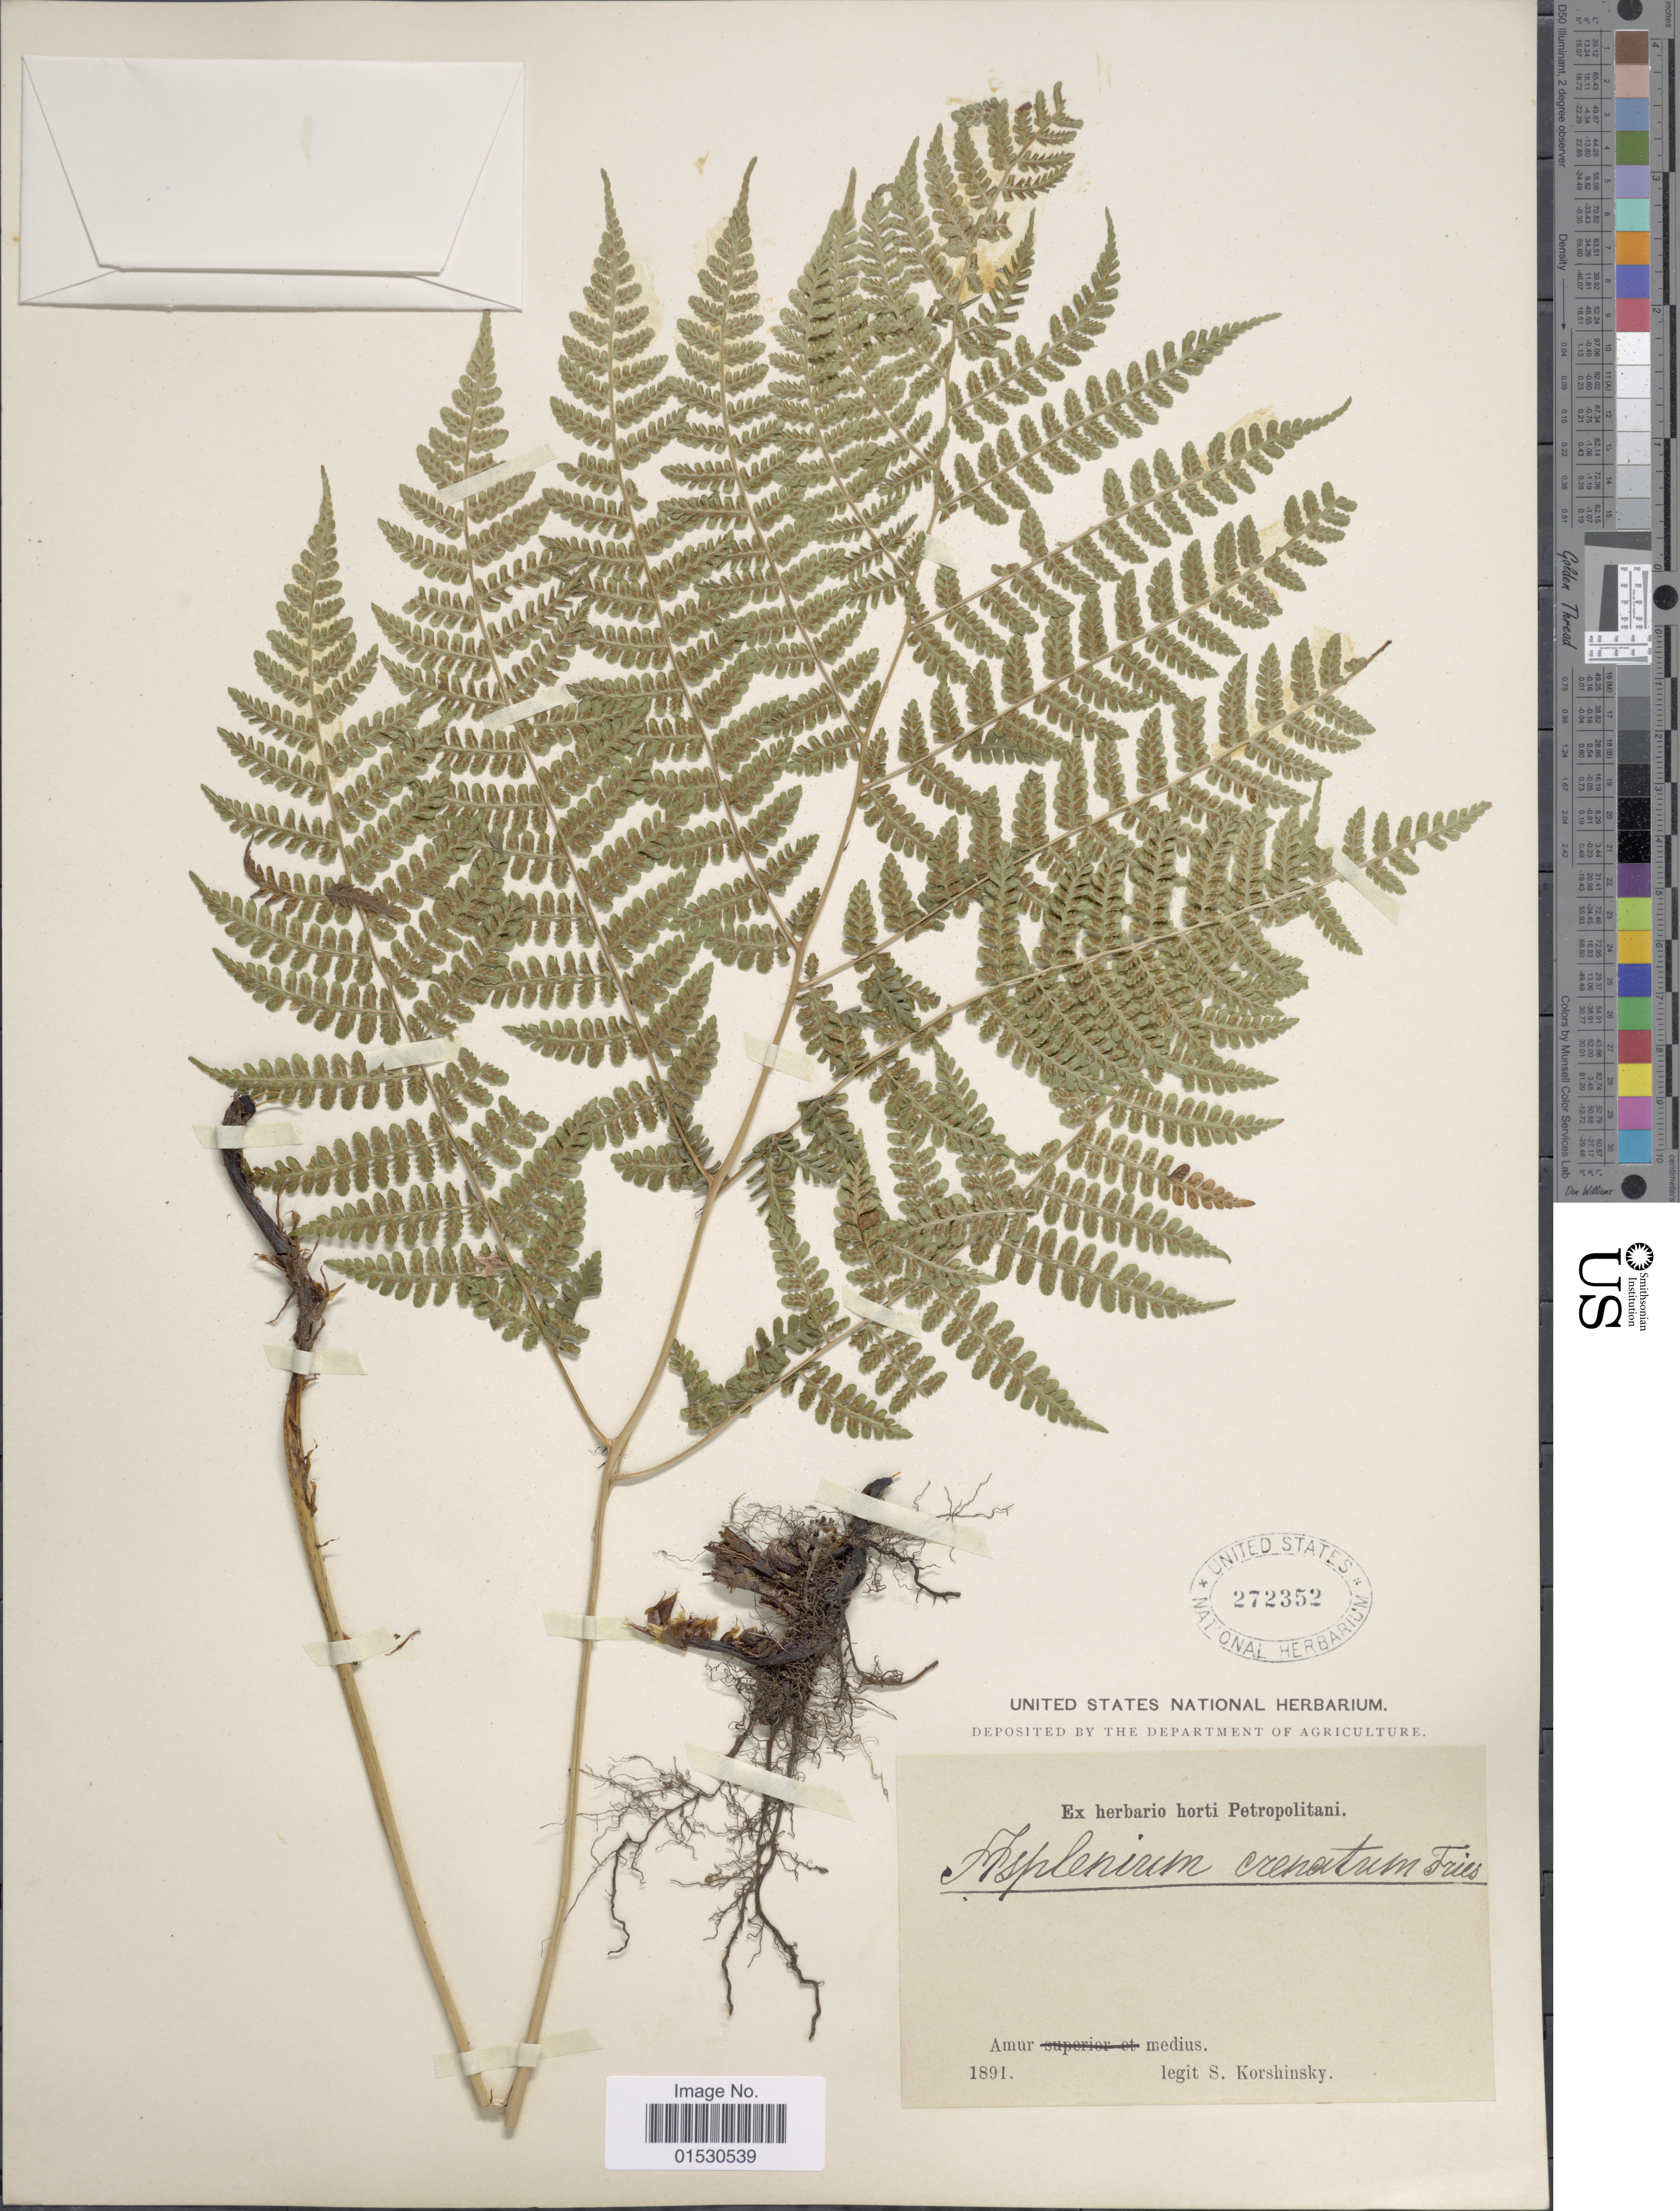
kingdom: Plantae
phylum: Tracheophyta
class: Polypodiopsida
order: Polypodiales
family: Athyriaceae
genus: Athyrium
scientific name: Athyrium crenatum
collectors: S. I. Korshinsky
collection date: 1891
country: Russian Federation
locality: Amur medius [unsure placement]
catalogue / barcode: US 272352